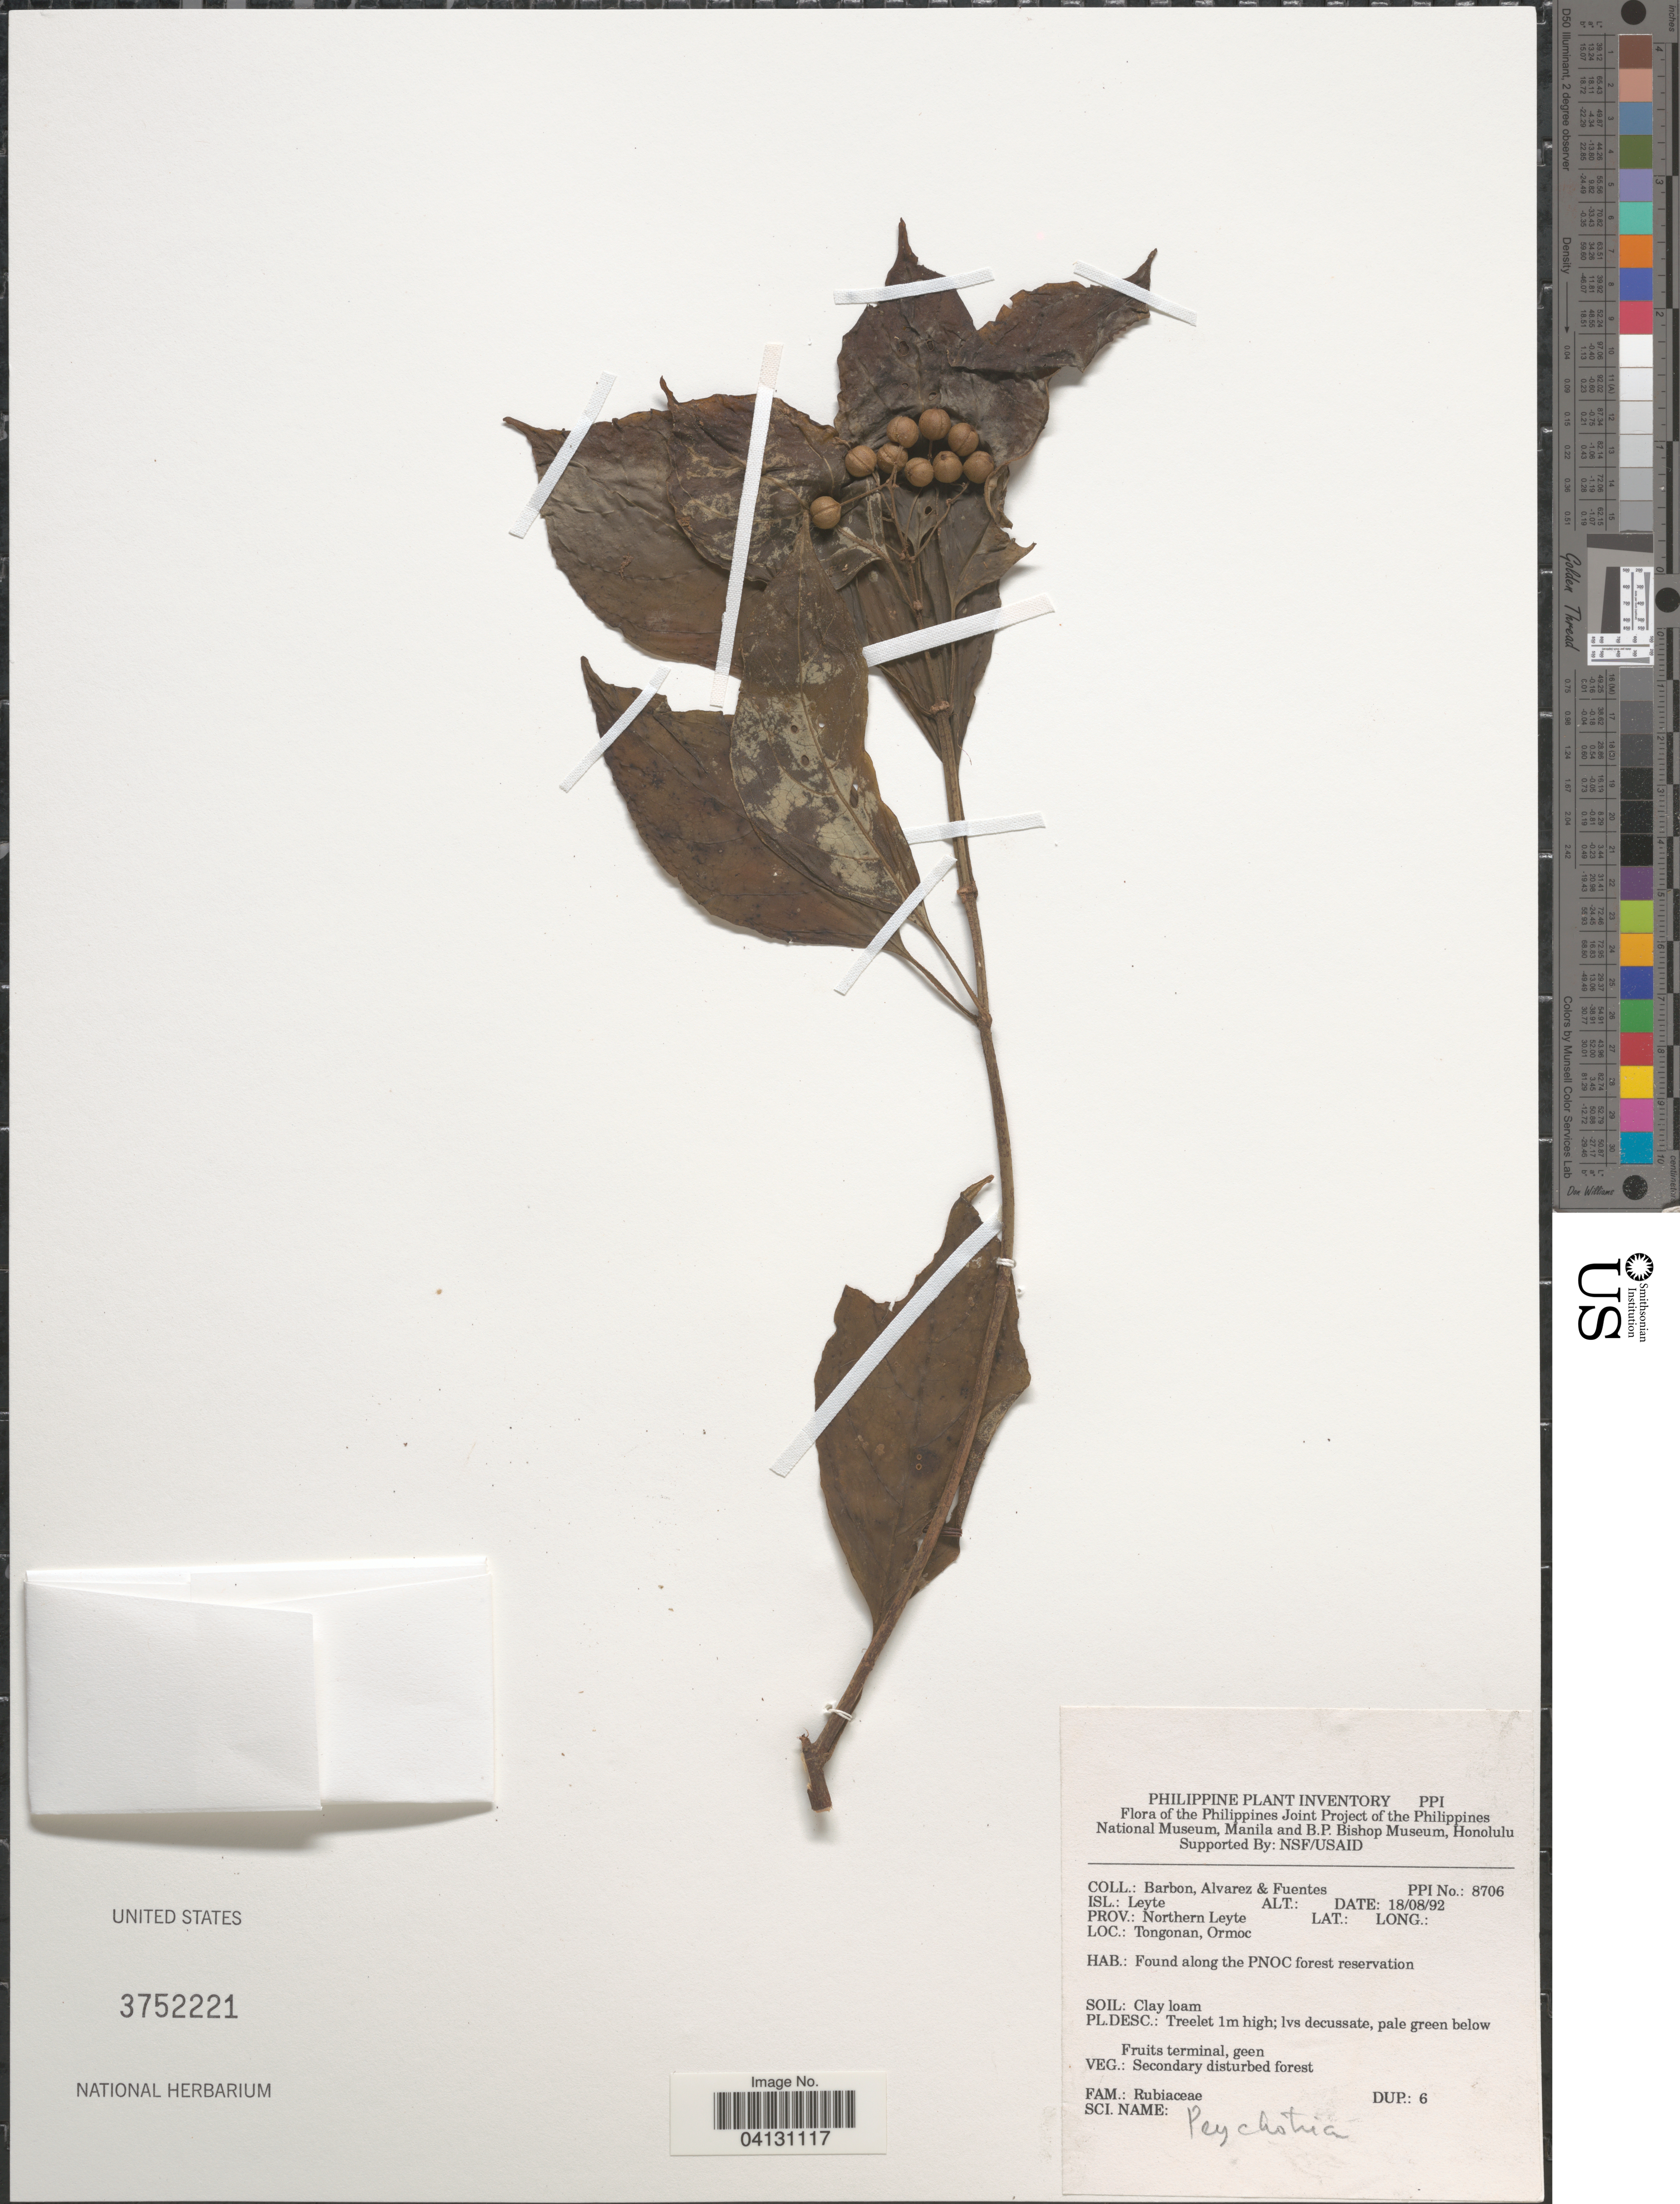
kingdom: Plantae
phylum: Tracheophyta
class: Magnoliopsida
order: Gentianales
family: Rubiaceae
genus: Psychotria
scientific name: Psychotria sp.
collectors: Barbon, -- Alvarez & -. Fuentes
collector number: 8706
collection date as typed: Transcribed d/m/y: 18/8/92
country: Philippines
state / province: Eastern Visayas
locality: The Philippines Joint Project of the Philippines National Museum, Manila and B.P. Bishop Museum, Honolulu. Isl.: Leyte. Prov.: Northern Leyte. Tongonan, Ormoc. Along the PNOC forest reservation.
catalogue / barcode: US 3752221